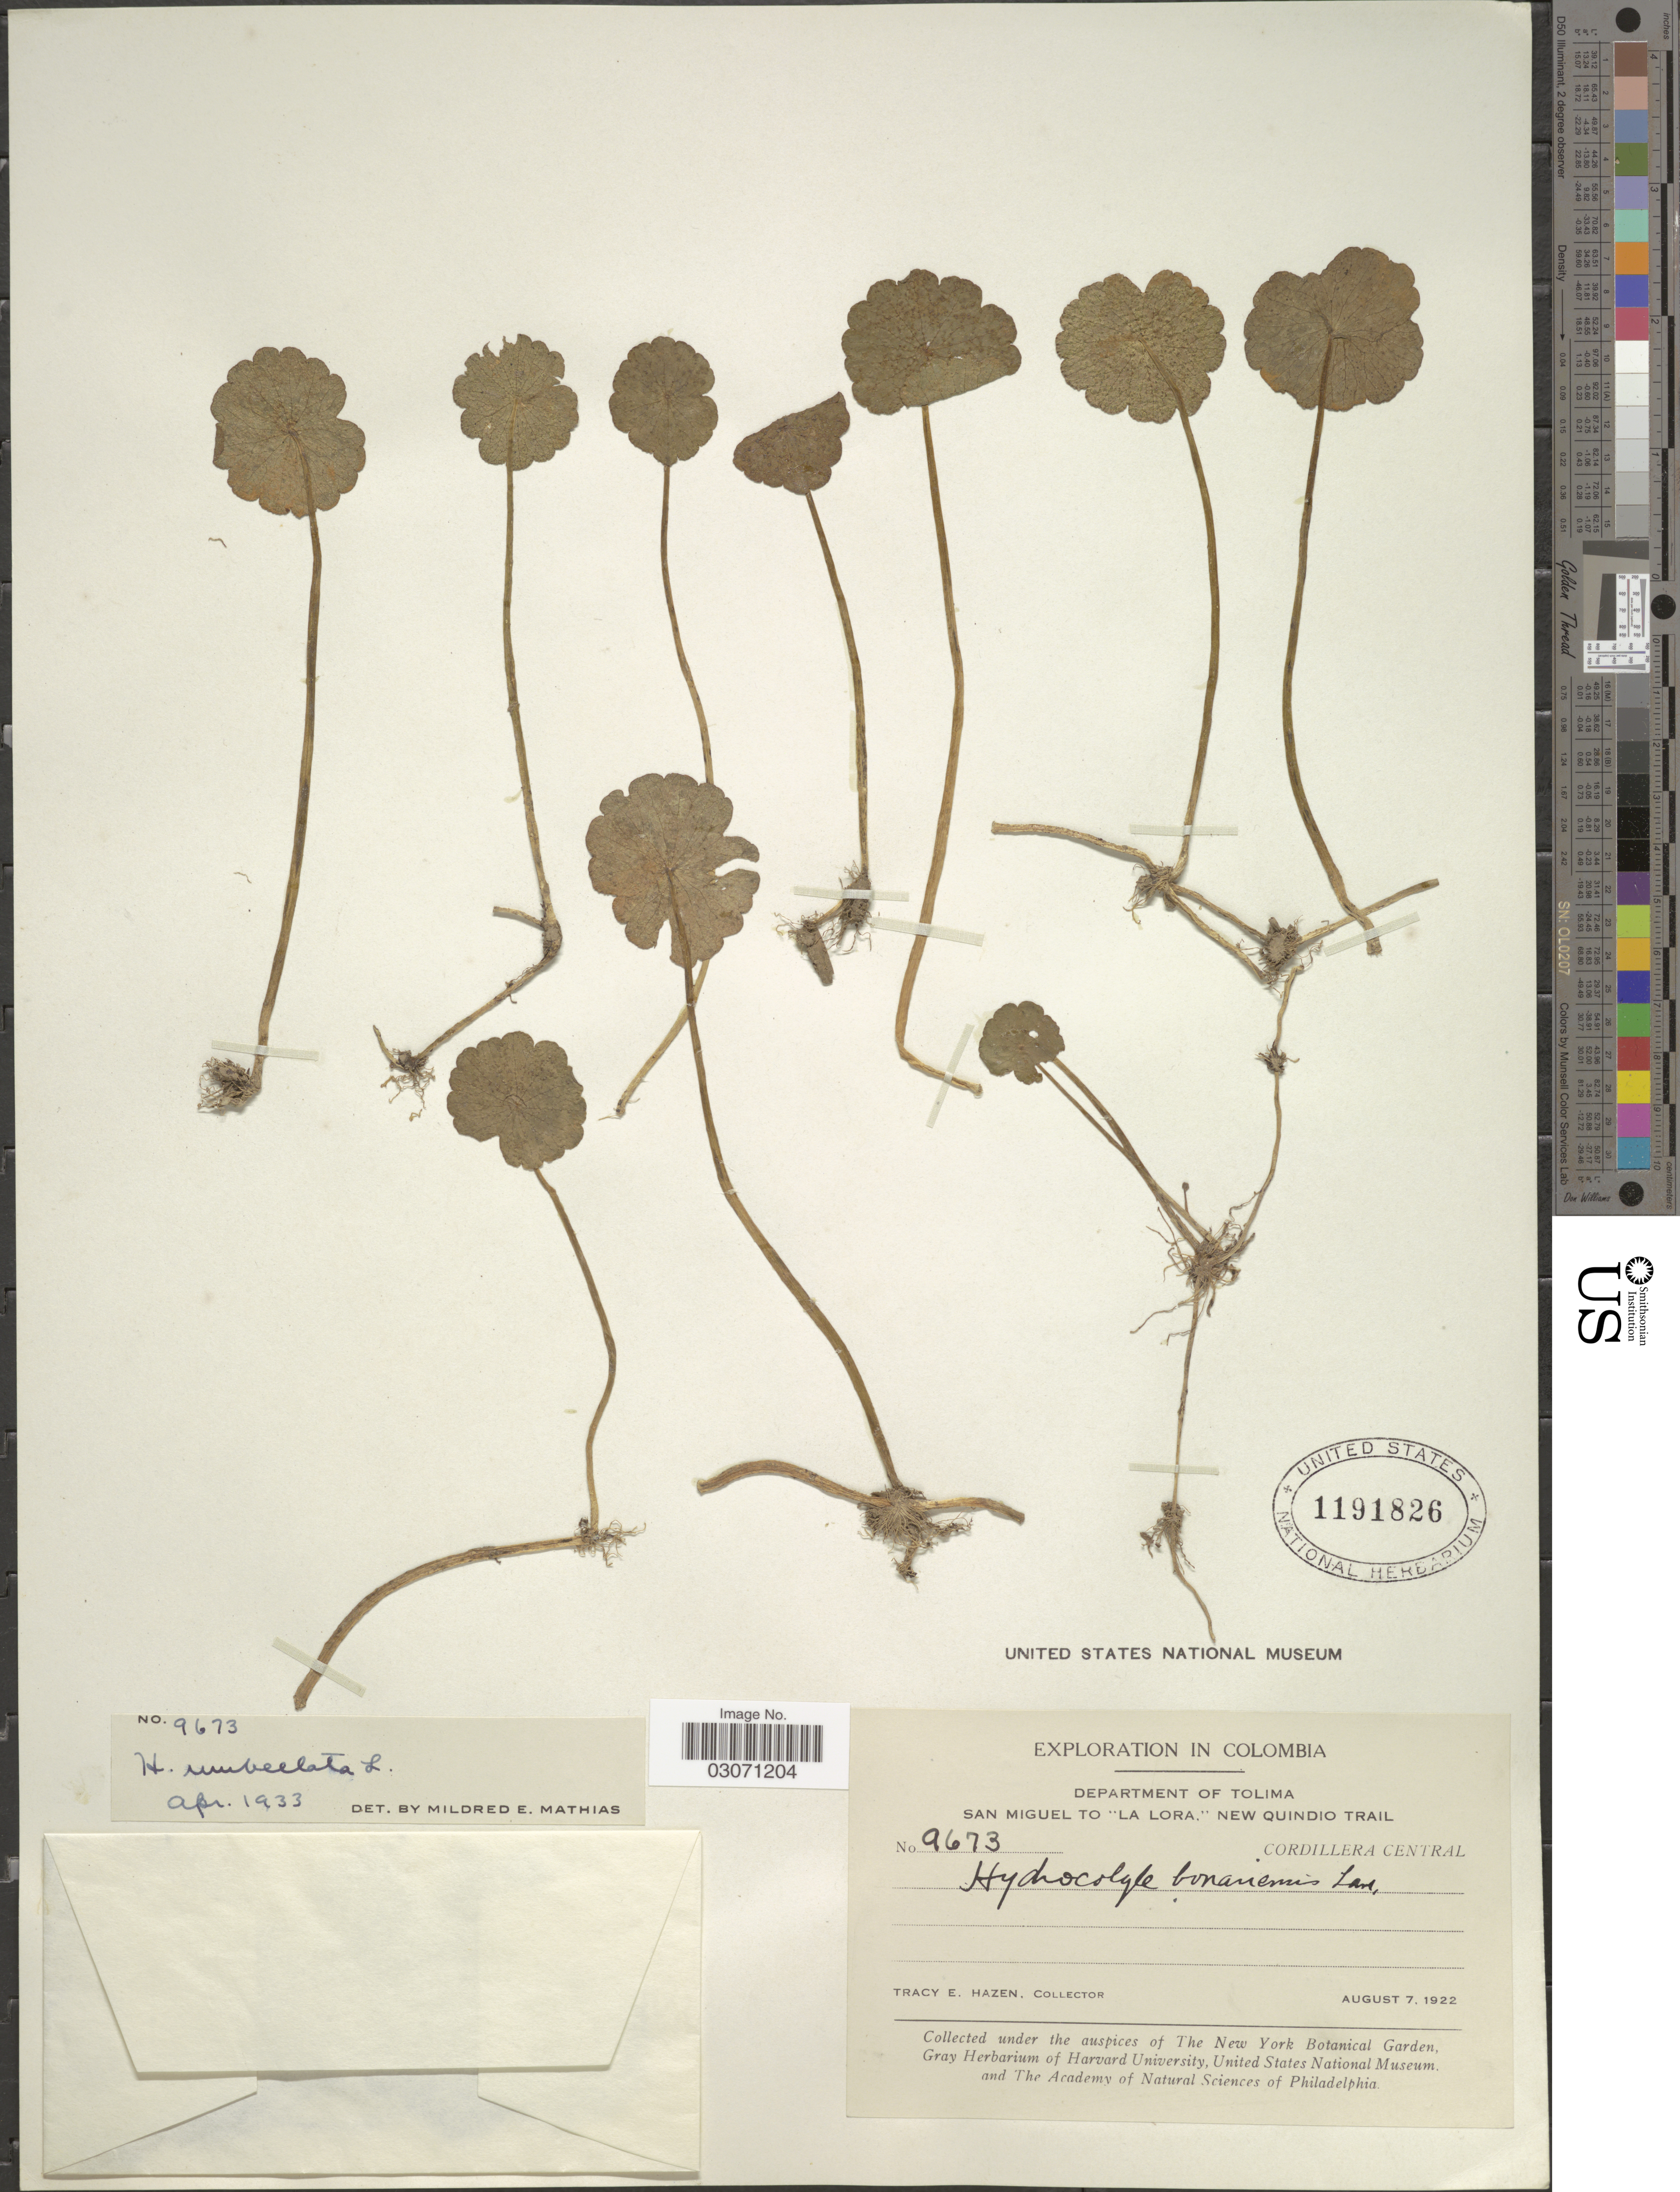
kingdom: Plantae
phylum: Tracheophyta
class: Magnoliopsida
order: Apiales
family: Araliaceae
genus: Hydrocotyle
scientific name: Hydrocotyle umbellata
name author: L.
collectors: T. E. Hazen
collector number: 9673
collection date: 1922-08-07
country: Colombia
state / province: Tolima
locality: Department of Tolima. San Miguel to "La Lora", New Quindio Trail. Cordillera Central.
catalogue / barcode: US 1191826